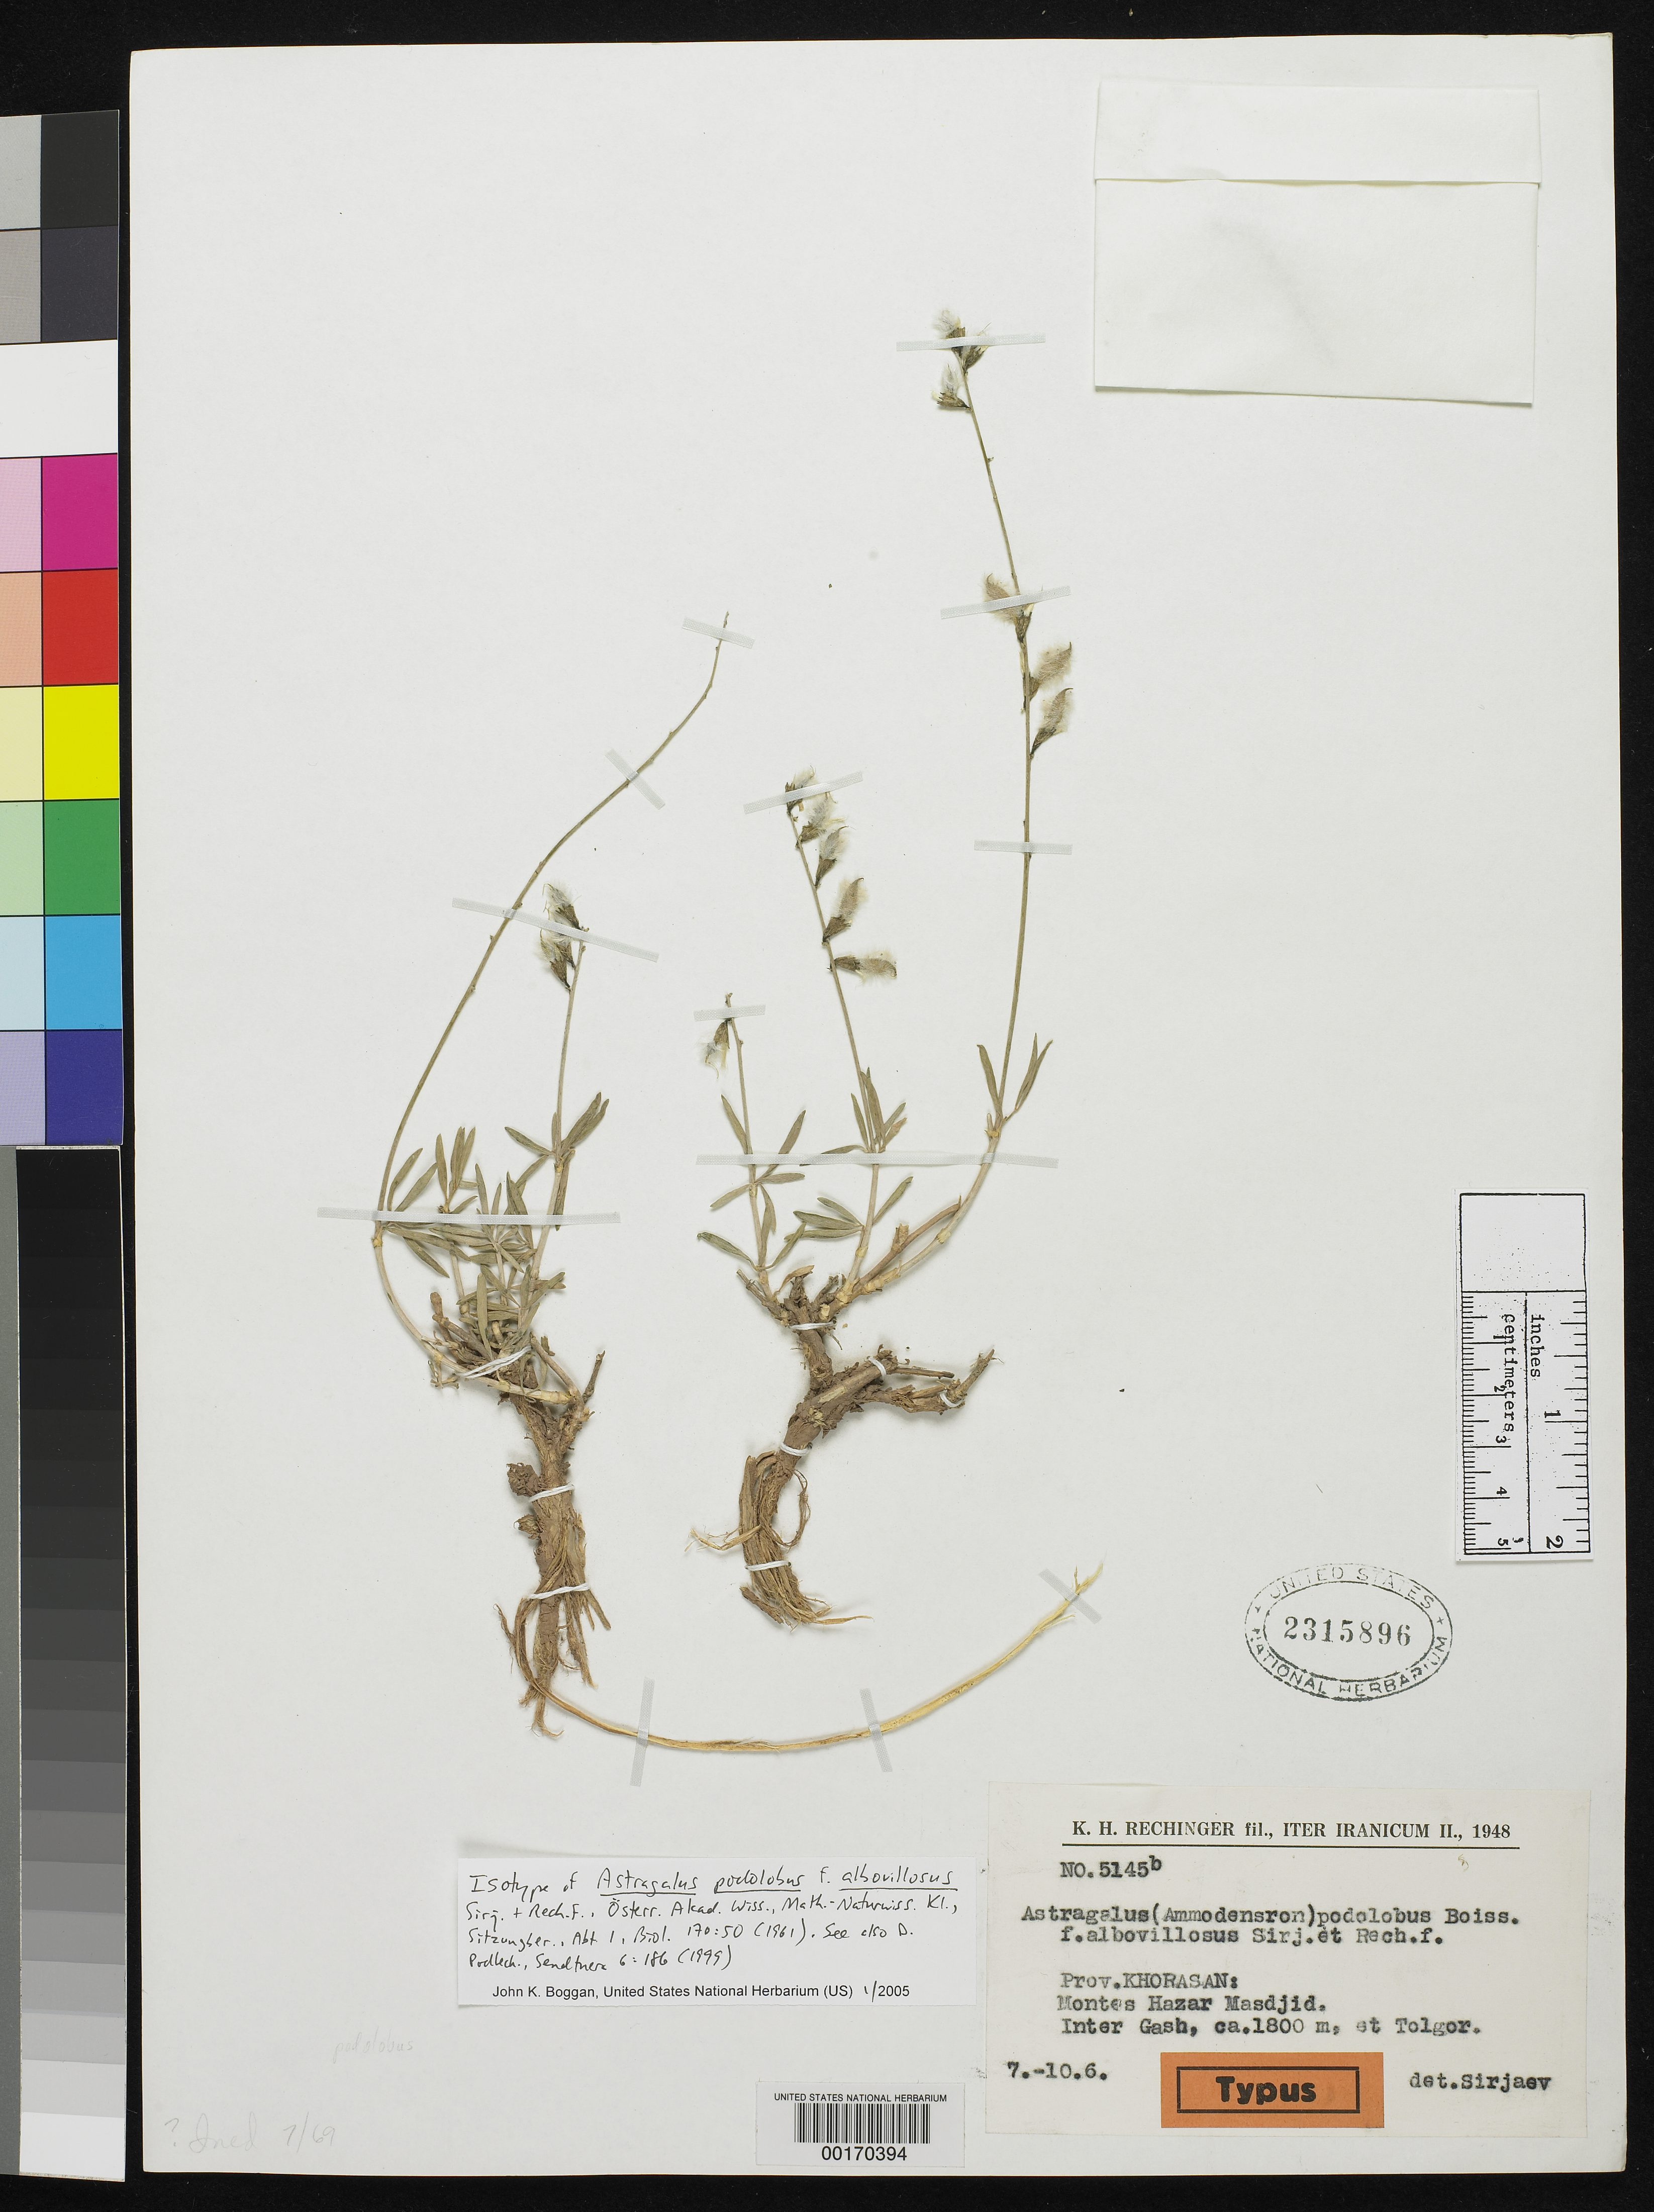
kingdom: Plantae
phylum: Tracheophyta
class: Magnoliopsida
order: Fabales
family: Fabaceae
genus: Astragalus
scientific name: Astragalus podolopus f. albovillosus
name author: Širj. & Rech. f.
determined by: Boggan, J. K., (US), NMNH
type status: Isotype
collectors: K. H. Rechinger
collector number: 5145 b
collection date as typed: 07 Jun 1948 to 10 Jun 1948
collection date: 1948-06-07/1948-06-10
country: Iran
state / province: Khorasan [obsolete]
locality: Prov. Khorasan: Montes Hazar Masdjid, Inter Gash, ca. 1800 m, et Tolgor.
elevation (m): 1800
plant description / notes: Holotype at W (cited & superfluously lectotypified by D. Podlech 1999, Sendtnera 6: 186).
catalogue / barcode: US 2315896